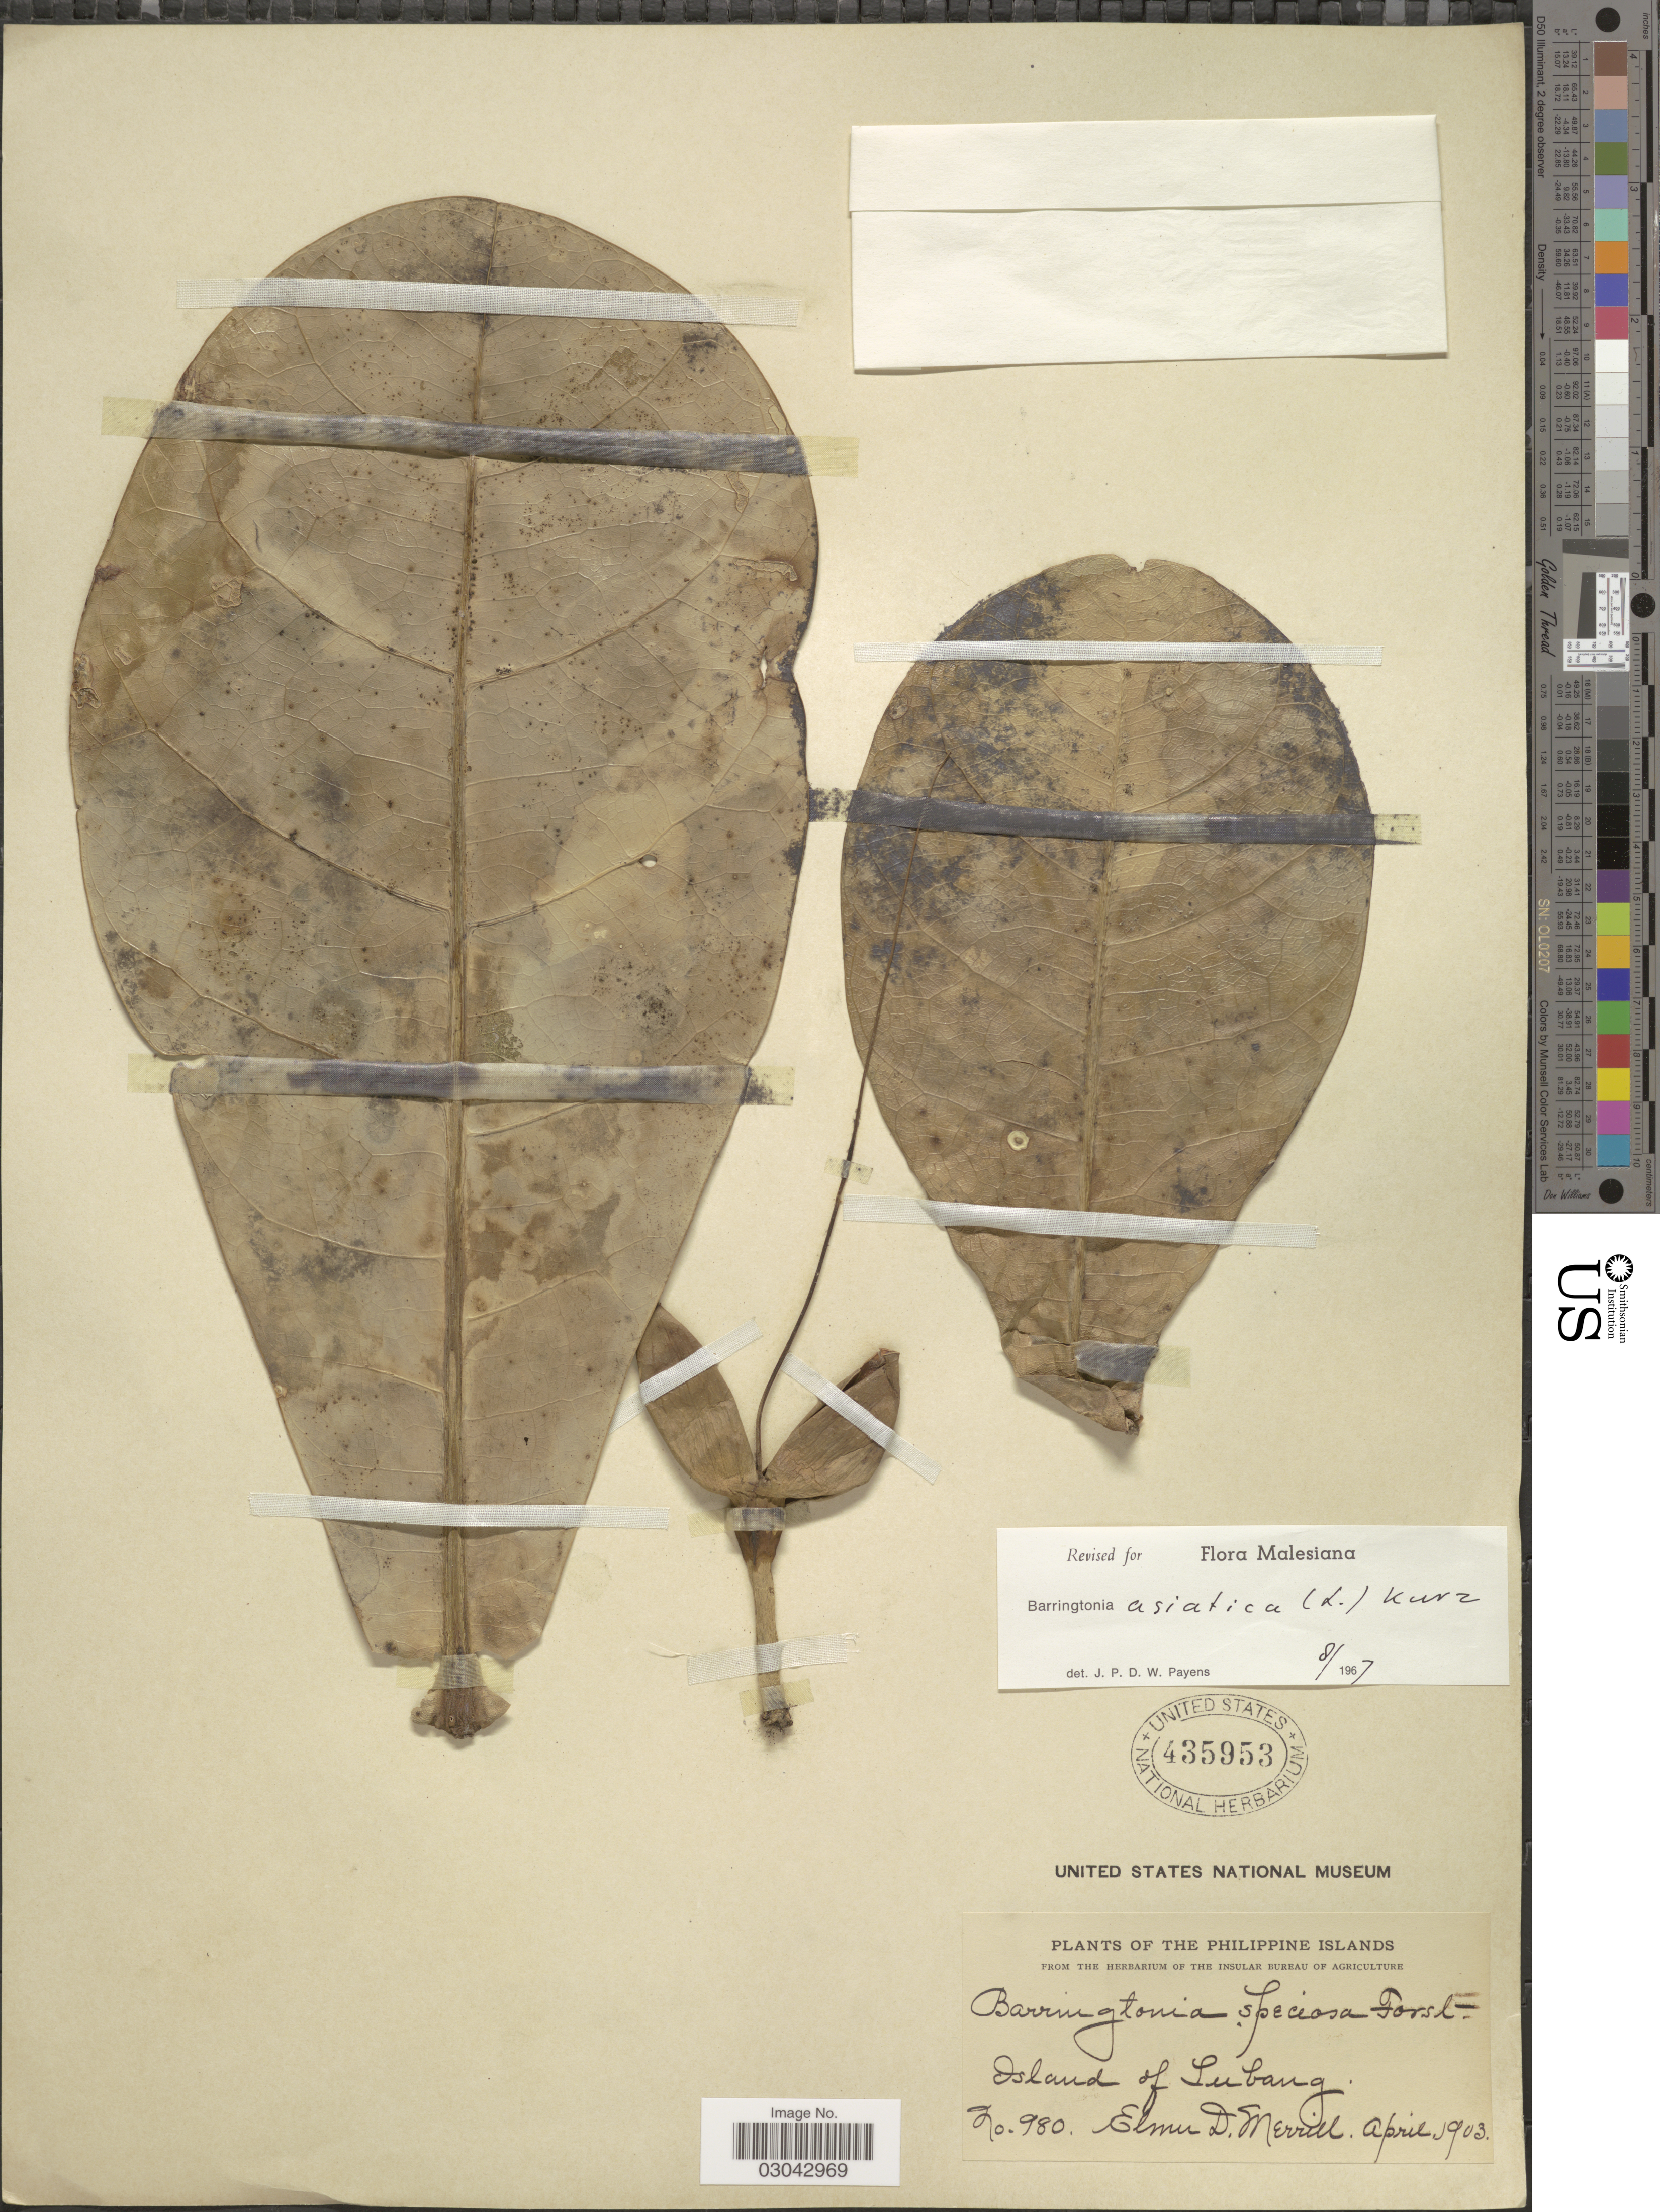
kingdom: Plantae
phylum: Tracheophyta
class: Magnoliopsida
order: Ericales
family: Lecythidaceae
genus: Barringtonia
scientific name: Barringtonia asiatica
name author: (L.) Kurz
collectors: E. D. Merrill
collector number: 980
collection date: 1903-04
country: Philippines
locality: Island of Lubang.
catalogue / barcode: US 435953